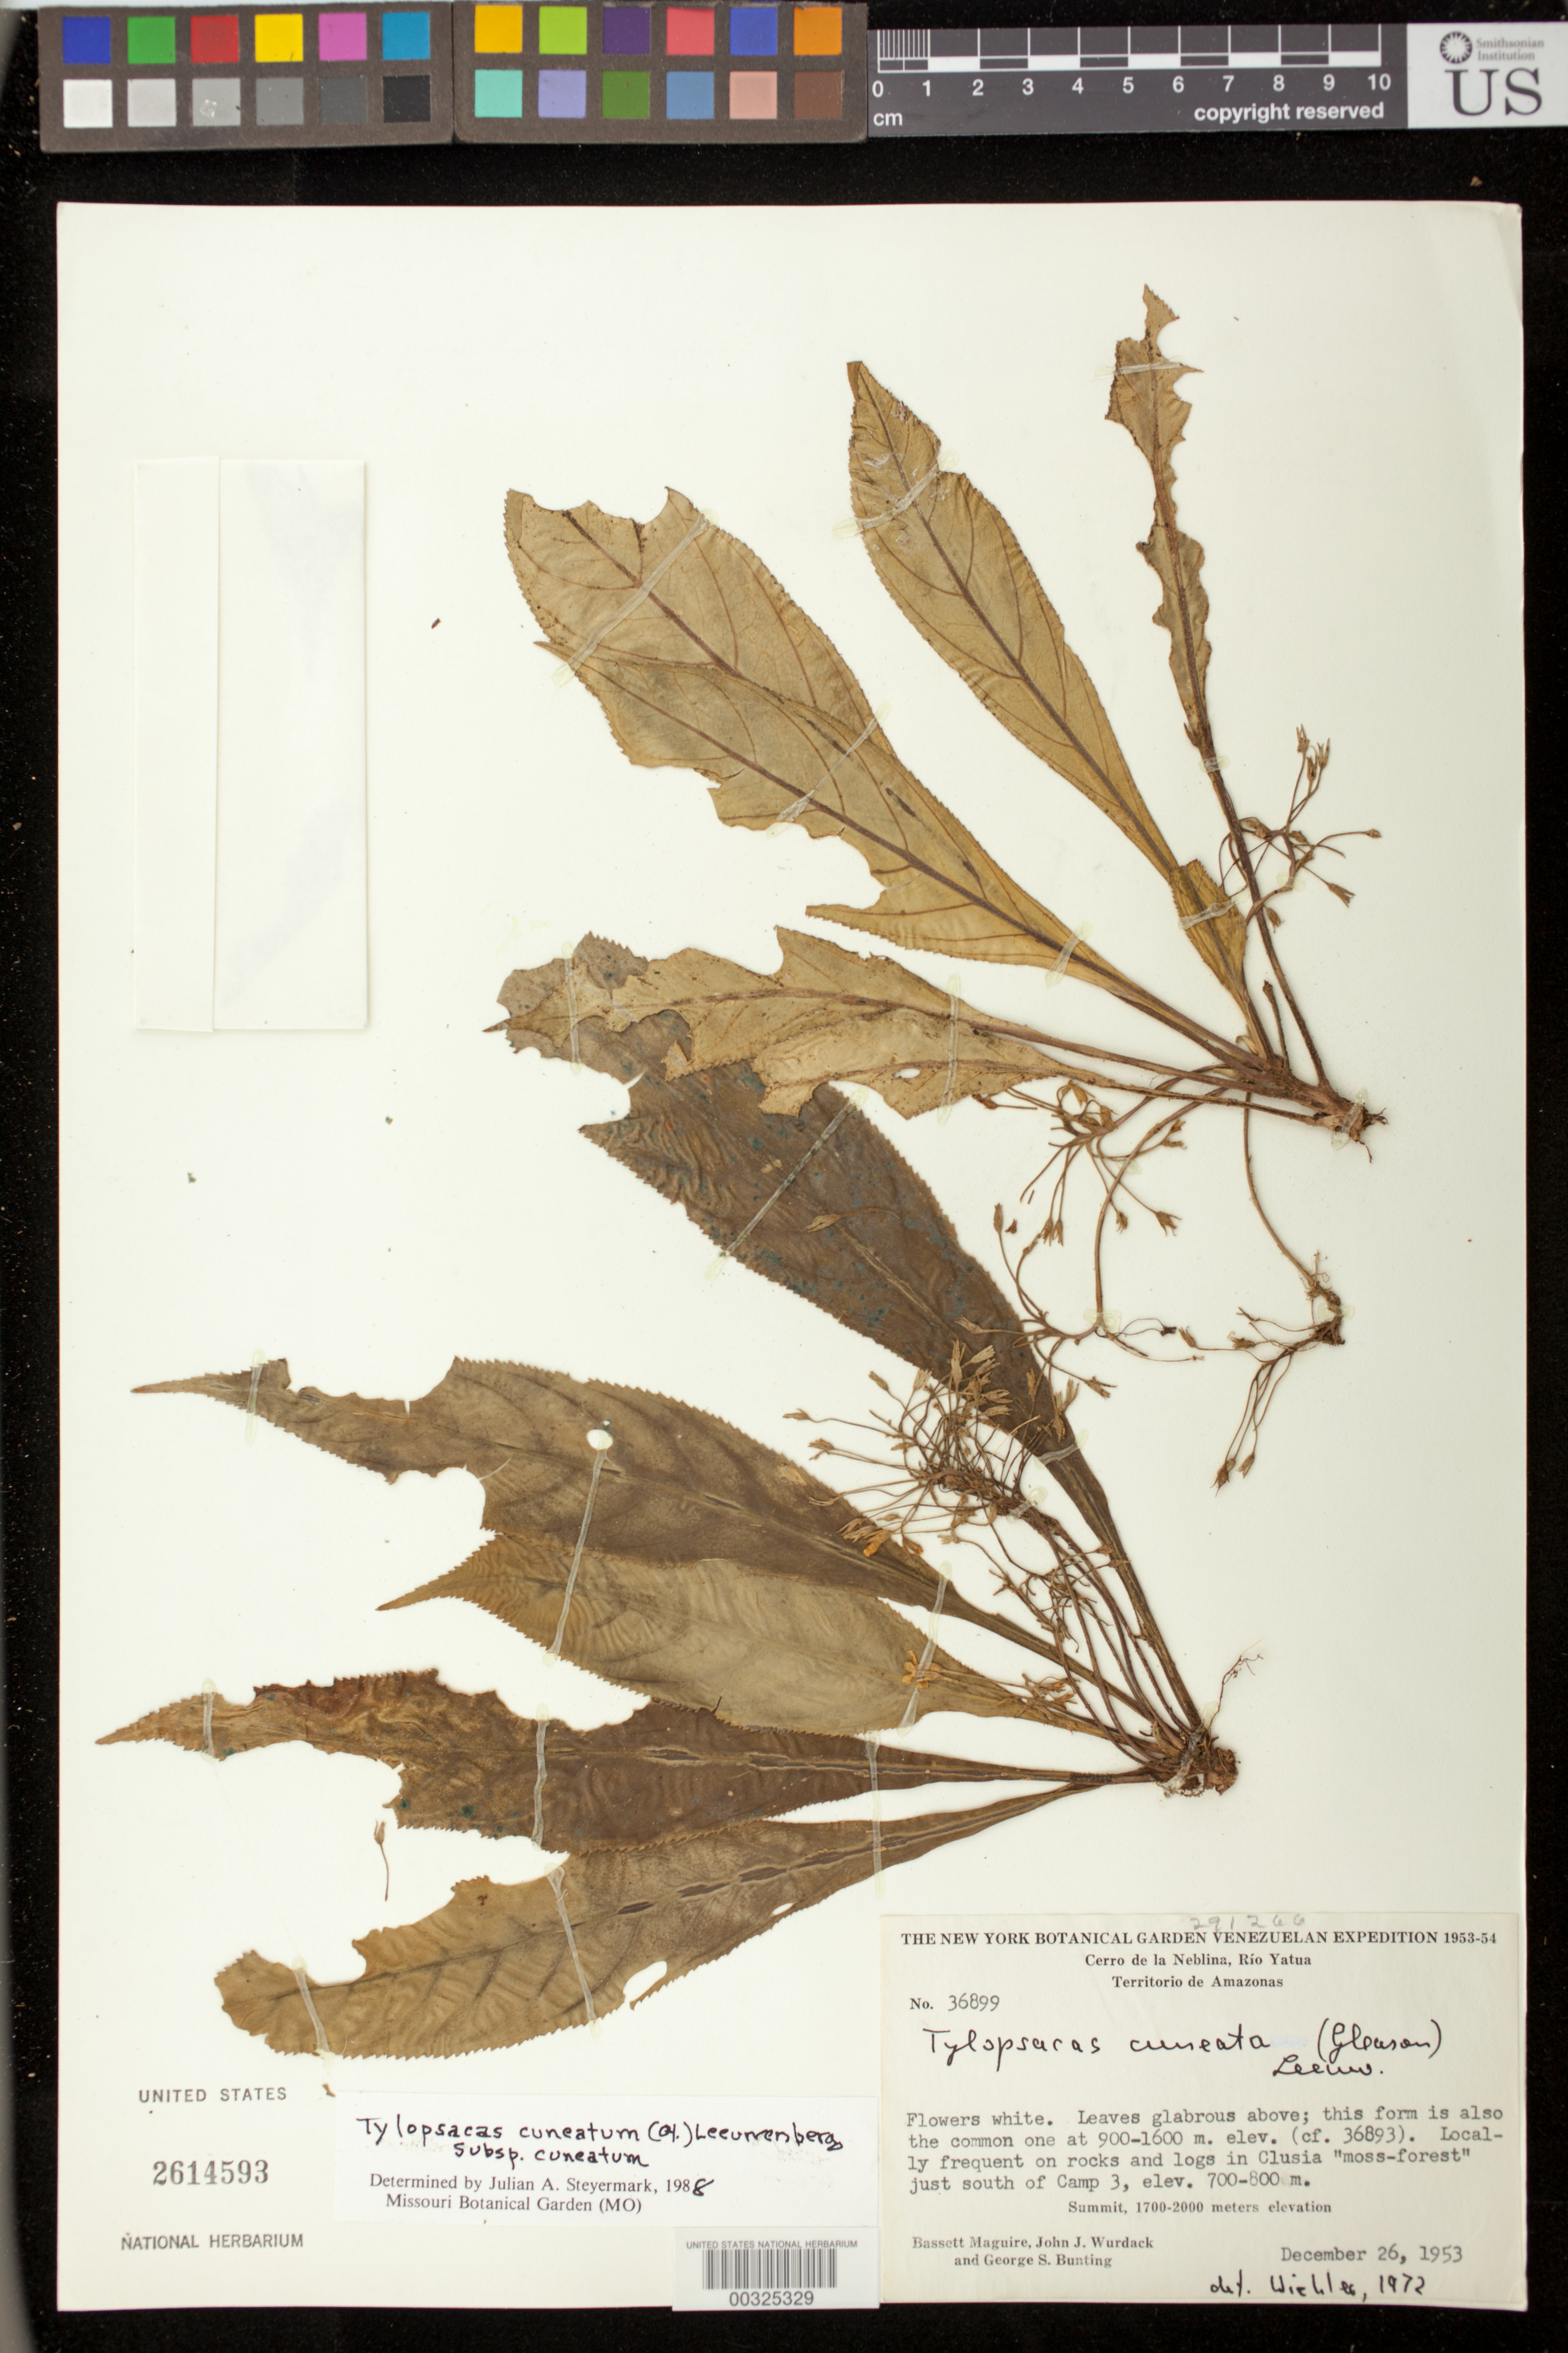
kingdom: Plantae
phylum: Tracheophyta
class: Magnoliopsida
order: Lamiales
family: Gesneriaceae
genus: Tylopsacas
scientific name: Tylopsacas cuneata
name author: (Gleason) Leeuwenb.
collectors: B. Maguire, J. J. Wurdack & G. S. Bunting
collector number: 36899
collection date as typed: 26 Dec 1953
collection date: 1953-12-26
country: Venezuela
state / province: Amazonas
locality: Cerro de La Neblina, Rio Yatua, just S of camp 3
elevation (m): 700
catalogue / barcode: US 2614593